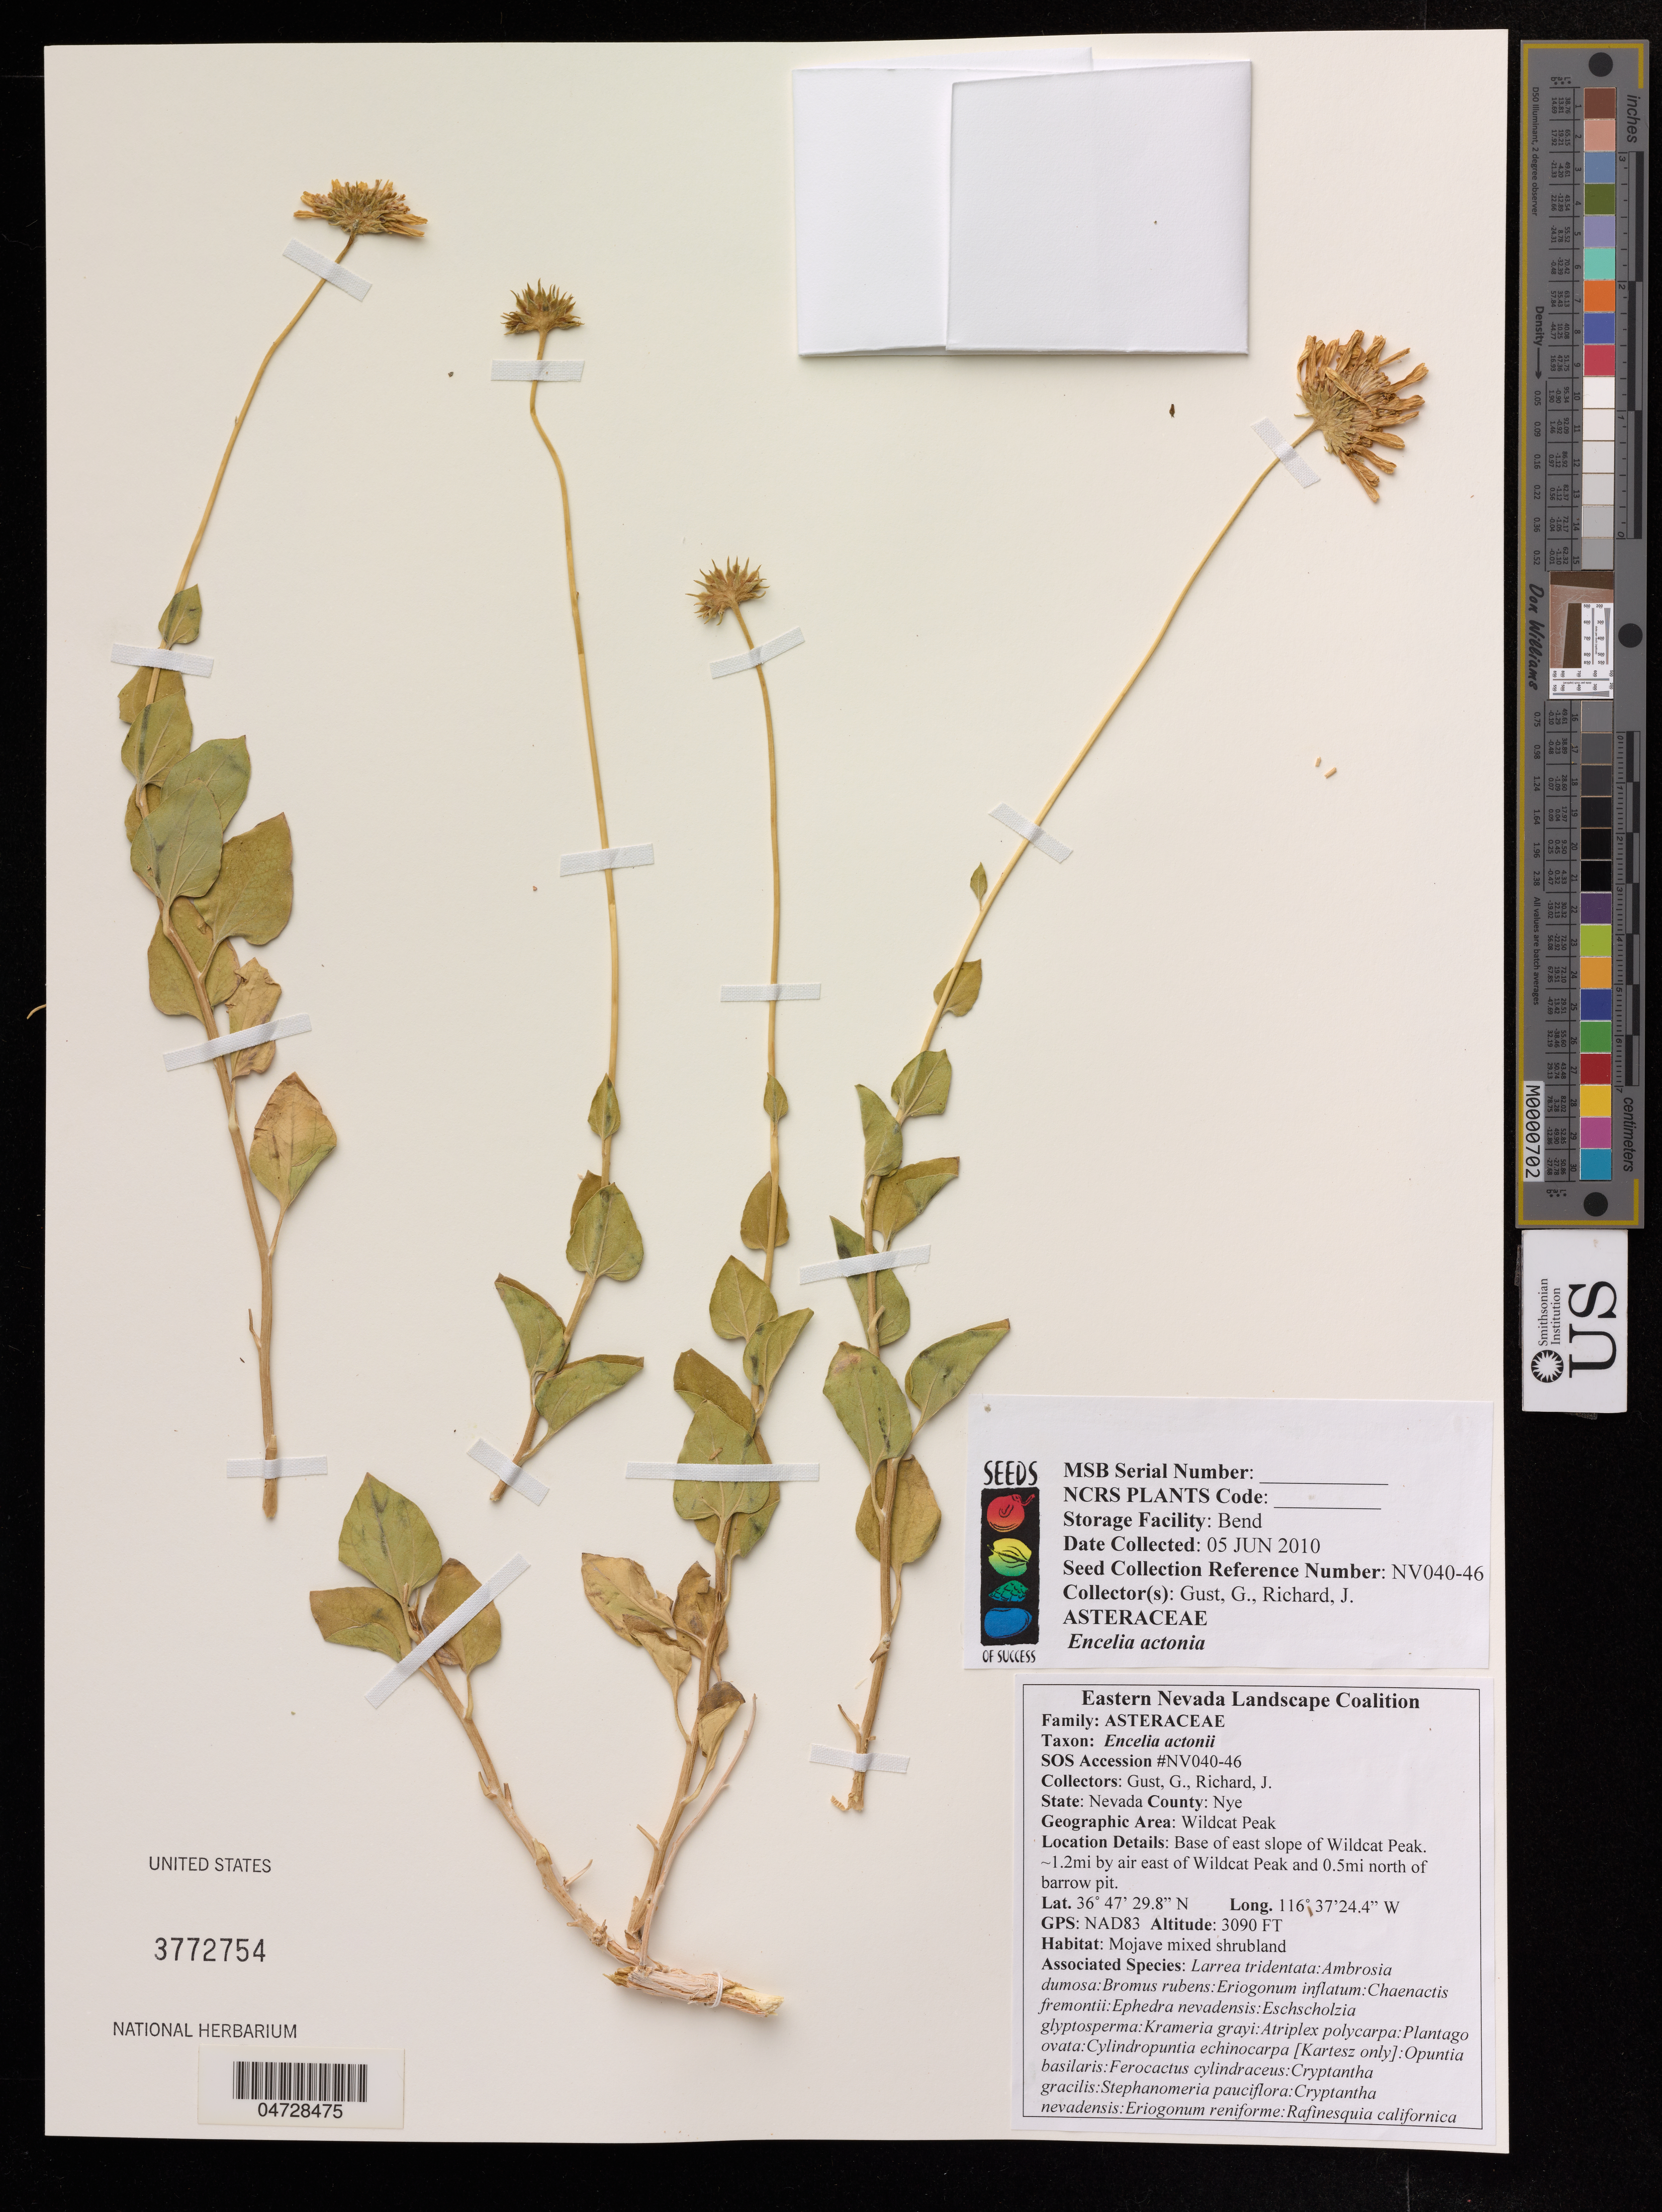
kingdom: Plantae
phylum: Tracheophyta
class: Magnoliopsida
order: Asterales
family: Asteraceae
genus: Encelia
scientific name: Encelia actoni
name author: Elmer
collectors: G. Gust & J. Richard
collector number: NV040-46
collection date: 2010-06-05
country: United States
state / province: Nevada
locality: County: Nye. Base of east slope of Wildcat Peak. - 1.2mi by air east of Wildcat Peak and 0.5mi north of barrow pit.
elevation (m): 942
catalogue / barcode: US 3772754